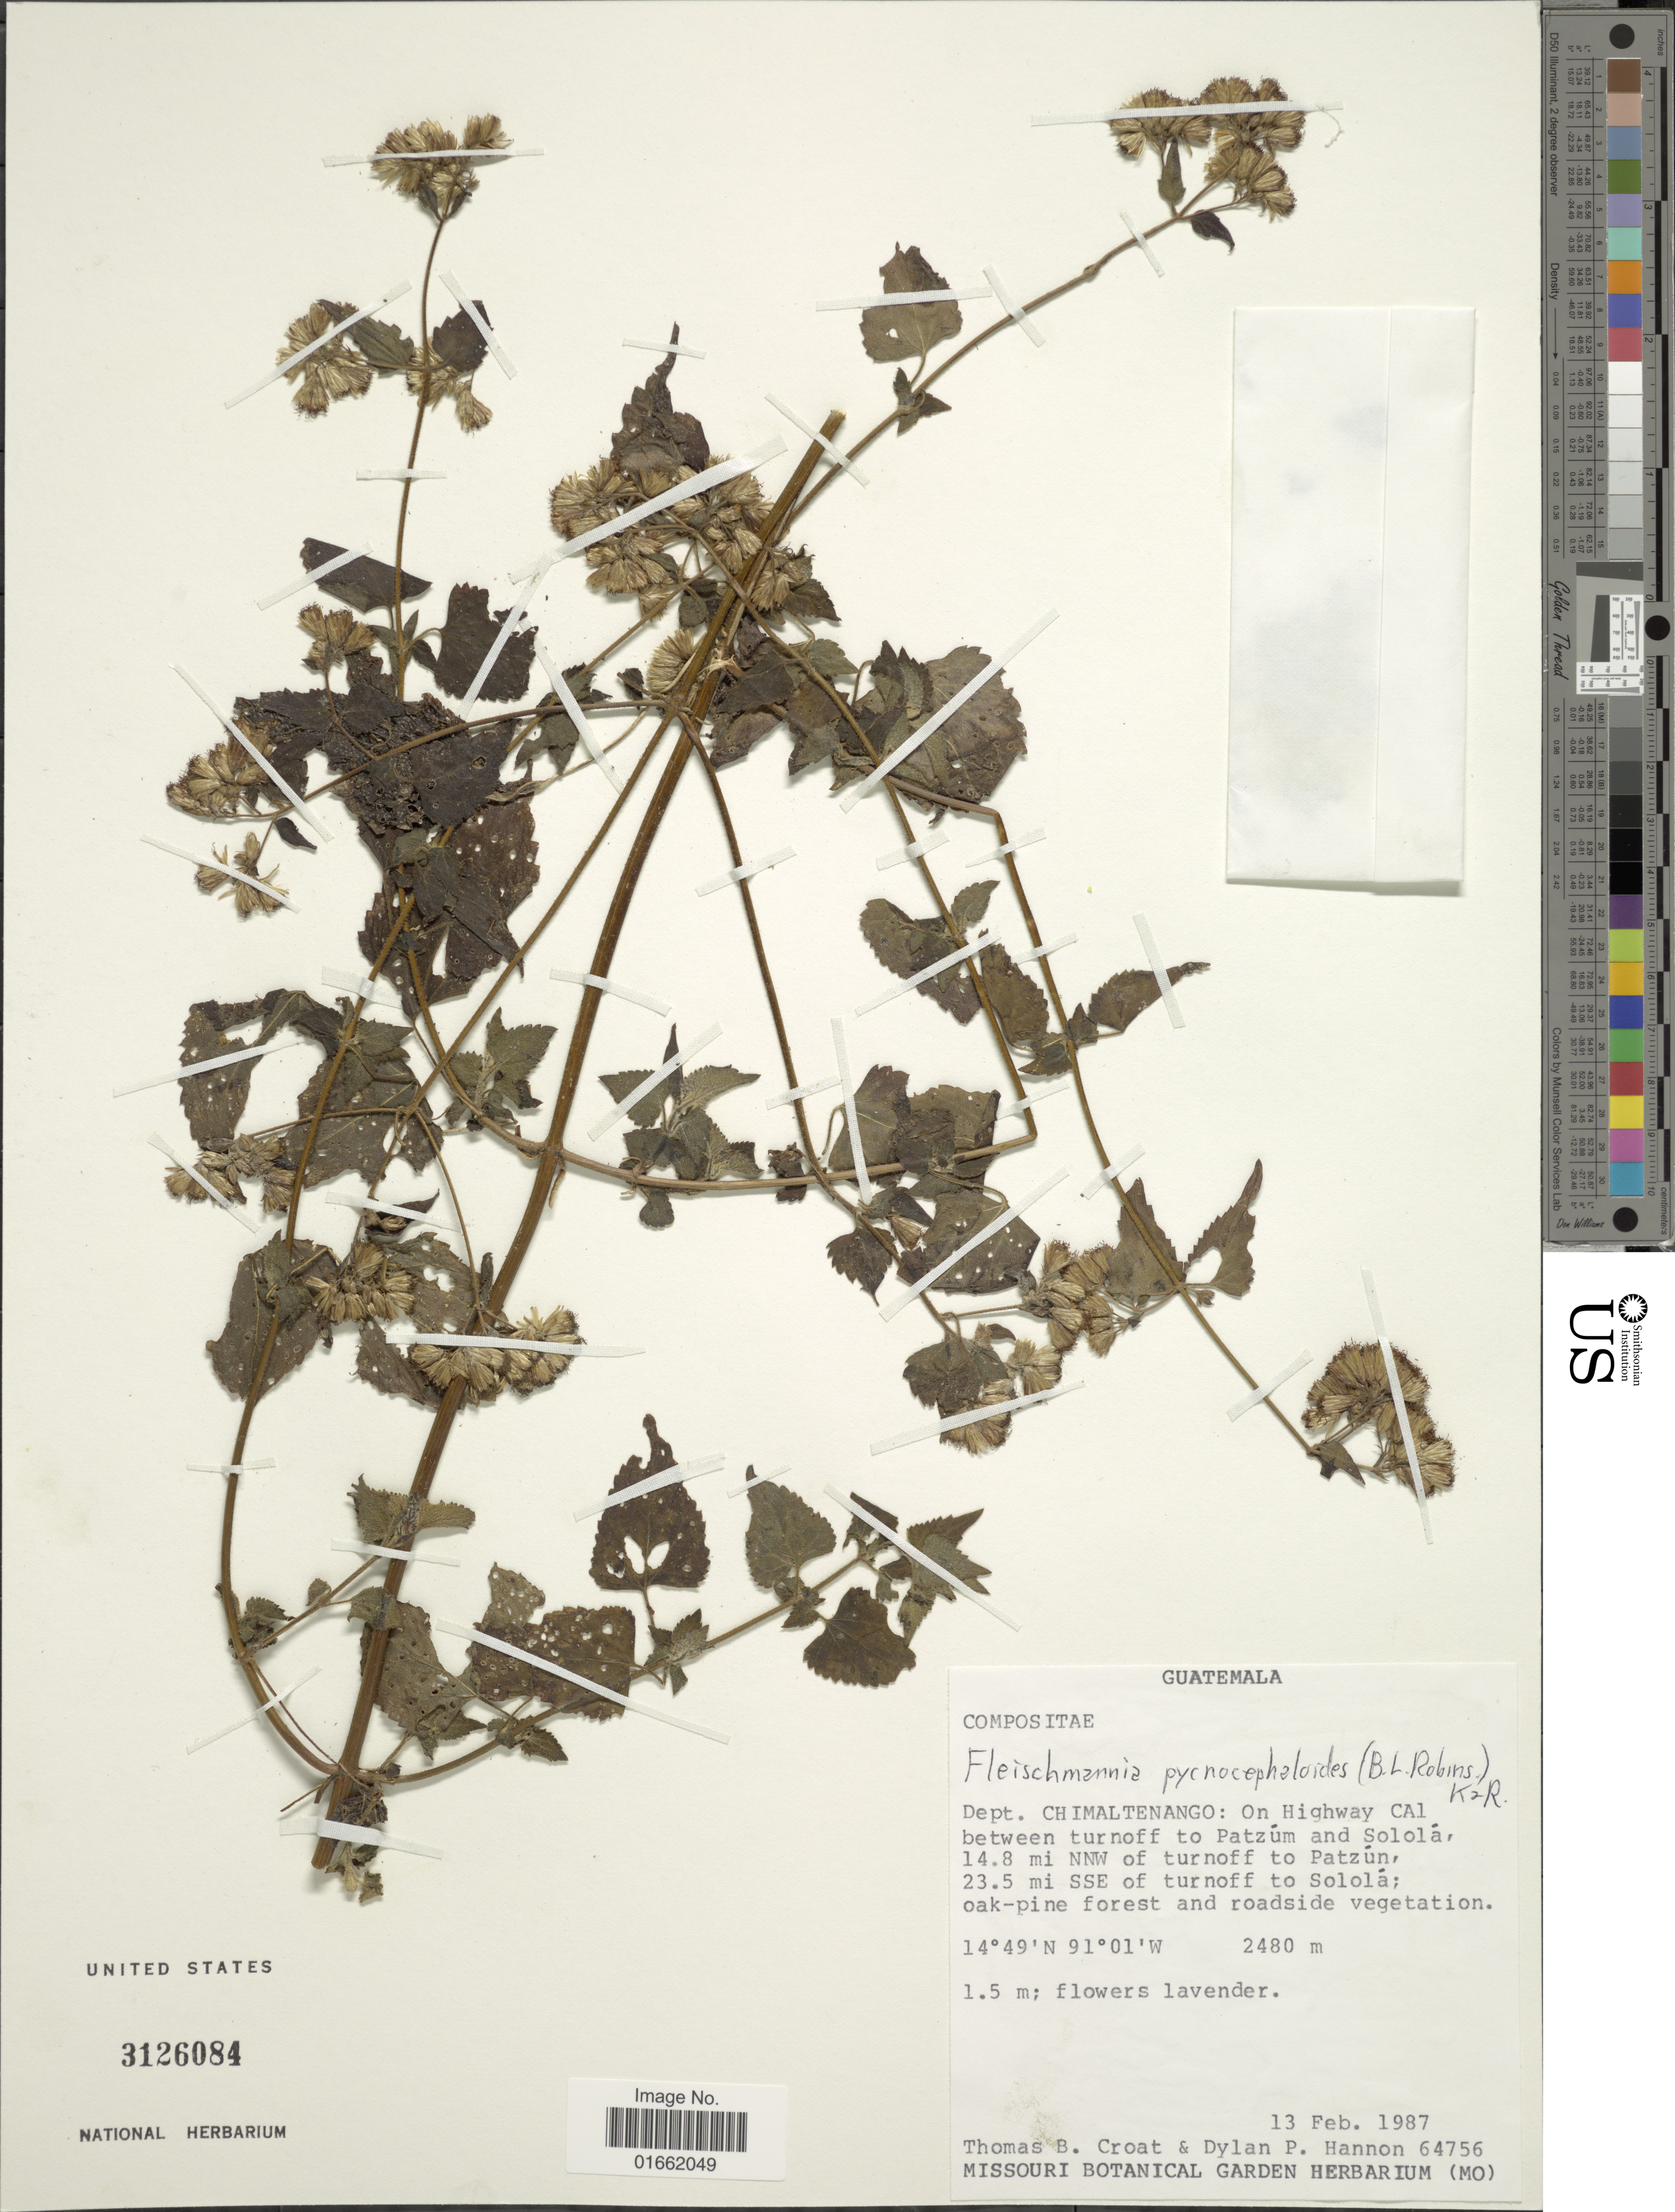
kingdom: Plantae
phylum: Tracheophyta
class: Magnoliopsida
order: Asterales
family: Asteraceae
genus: Fleischmannia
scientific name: Fleischmannia pycnocephaloides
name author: (B.L. Rob.) R.M. King & H. Rob.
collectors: T. B. Croat & D. Hannon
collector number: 64756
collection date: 1987-02-13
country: Guatemala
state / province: Chimaltenango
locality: Dept. Chimaltenango: On Highway CA1 between turnoff to Patzúm and Sololá, 14.8 mi NNW of turnoff to Patzún, 23.5 mi SSE of turnoff to Sololá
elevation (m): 2480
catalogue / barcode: US 3126084